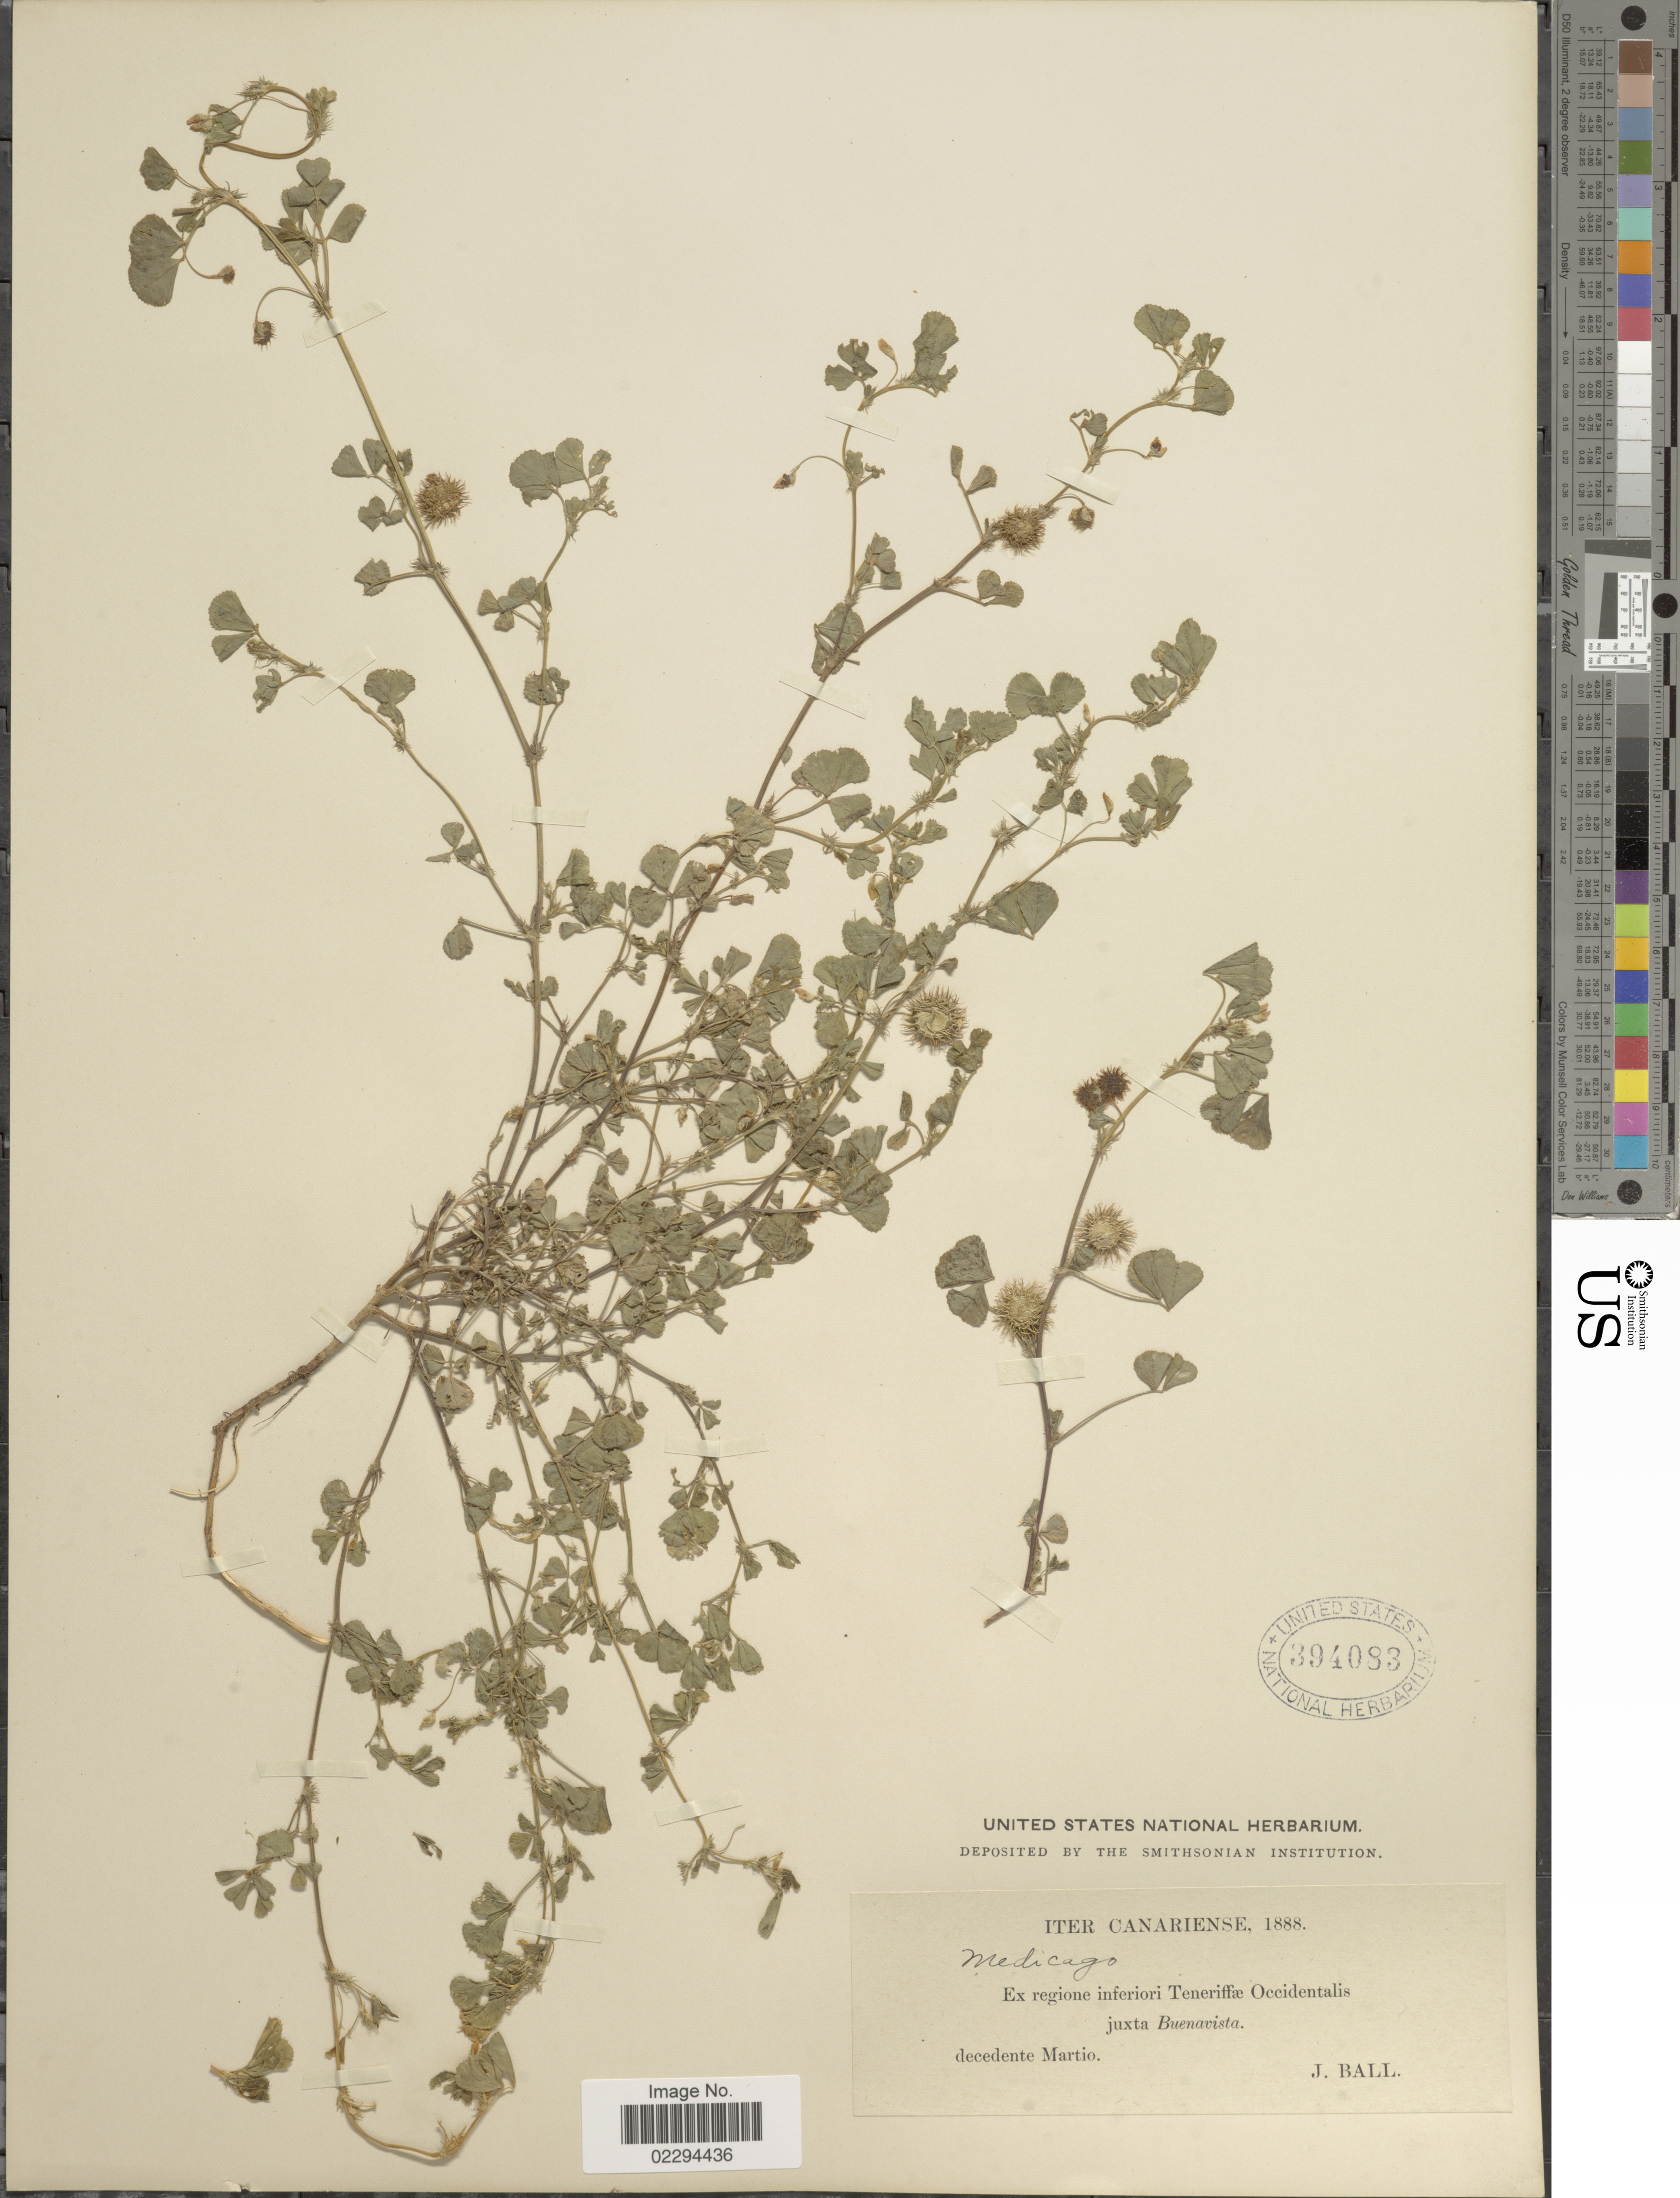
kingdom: Plantae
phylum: Tracheophyta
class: Magnoliopsida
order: Fabales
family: Fabaceae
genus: Medicago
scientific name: Medicago hispida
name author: Gaertn.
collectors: J. Ball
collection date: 1888-03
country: Spain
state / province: Canarias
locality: Ex regione inferiori Teneriffae Occidentalis juxta Buenavista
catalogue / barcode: US 394083